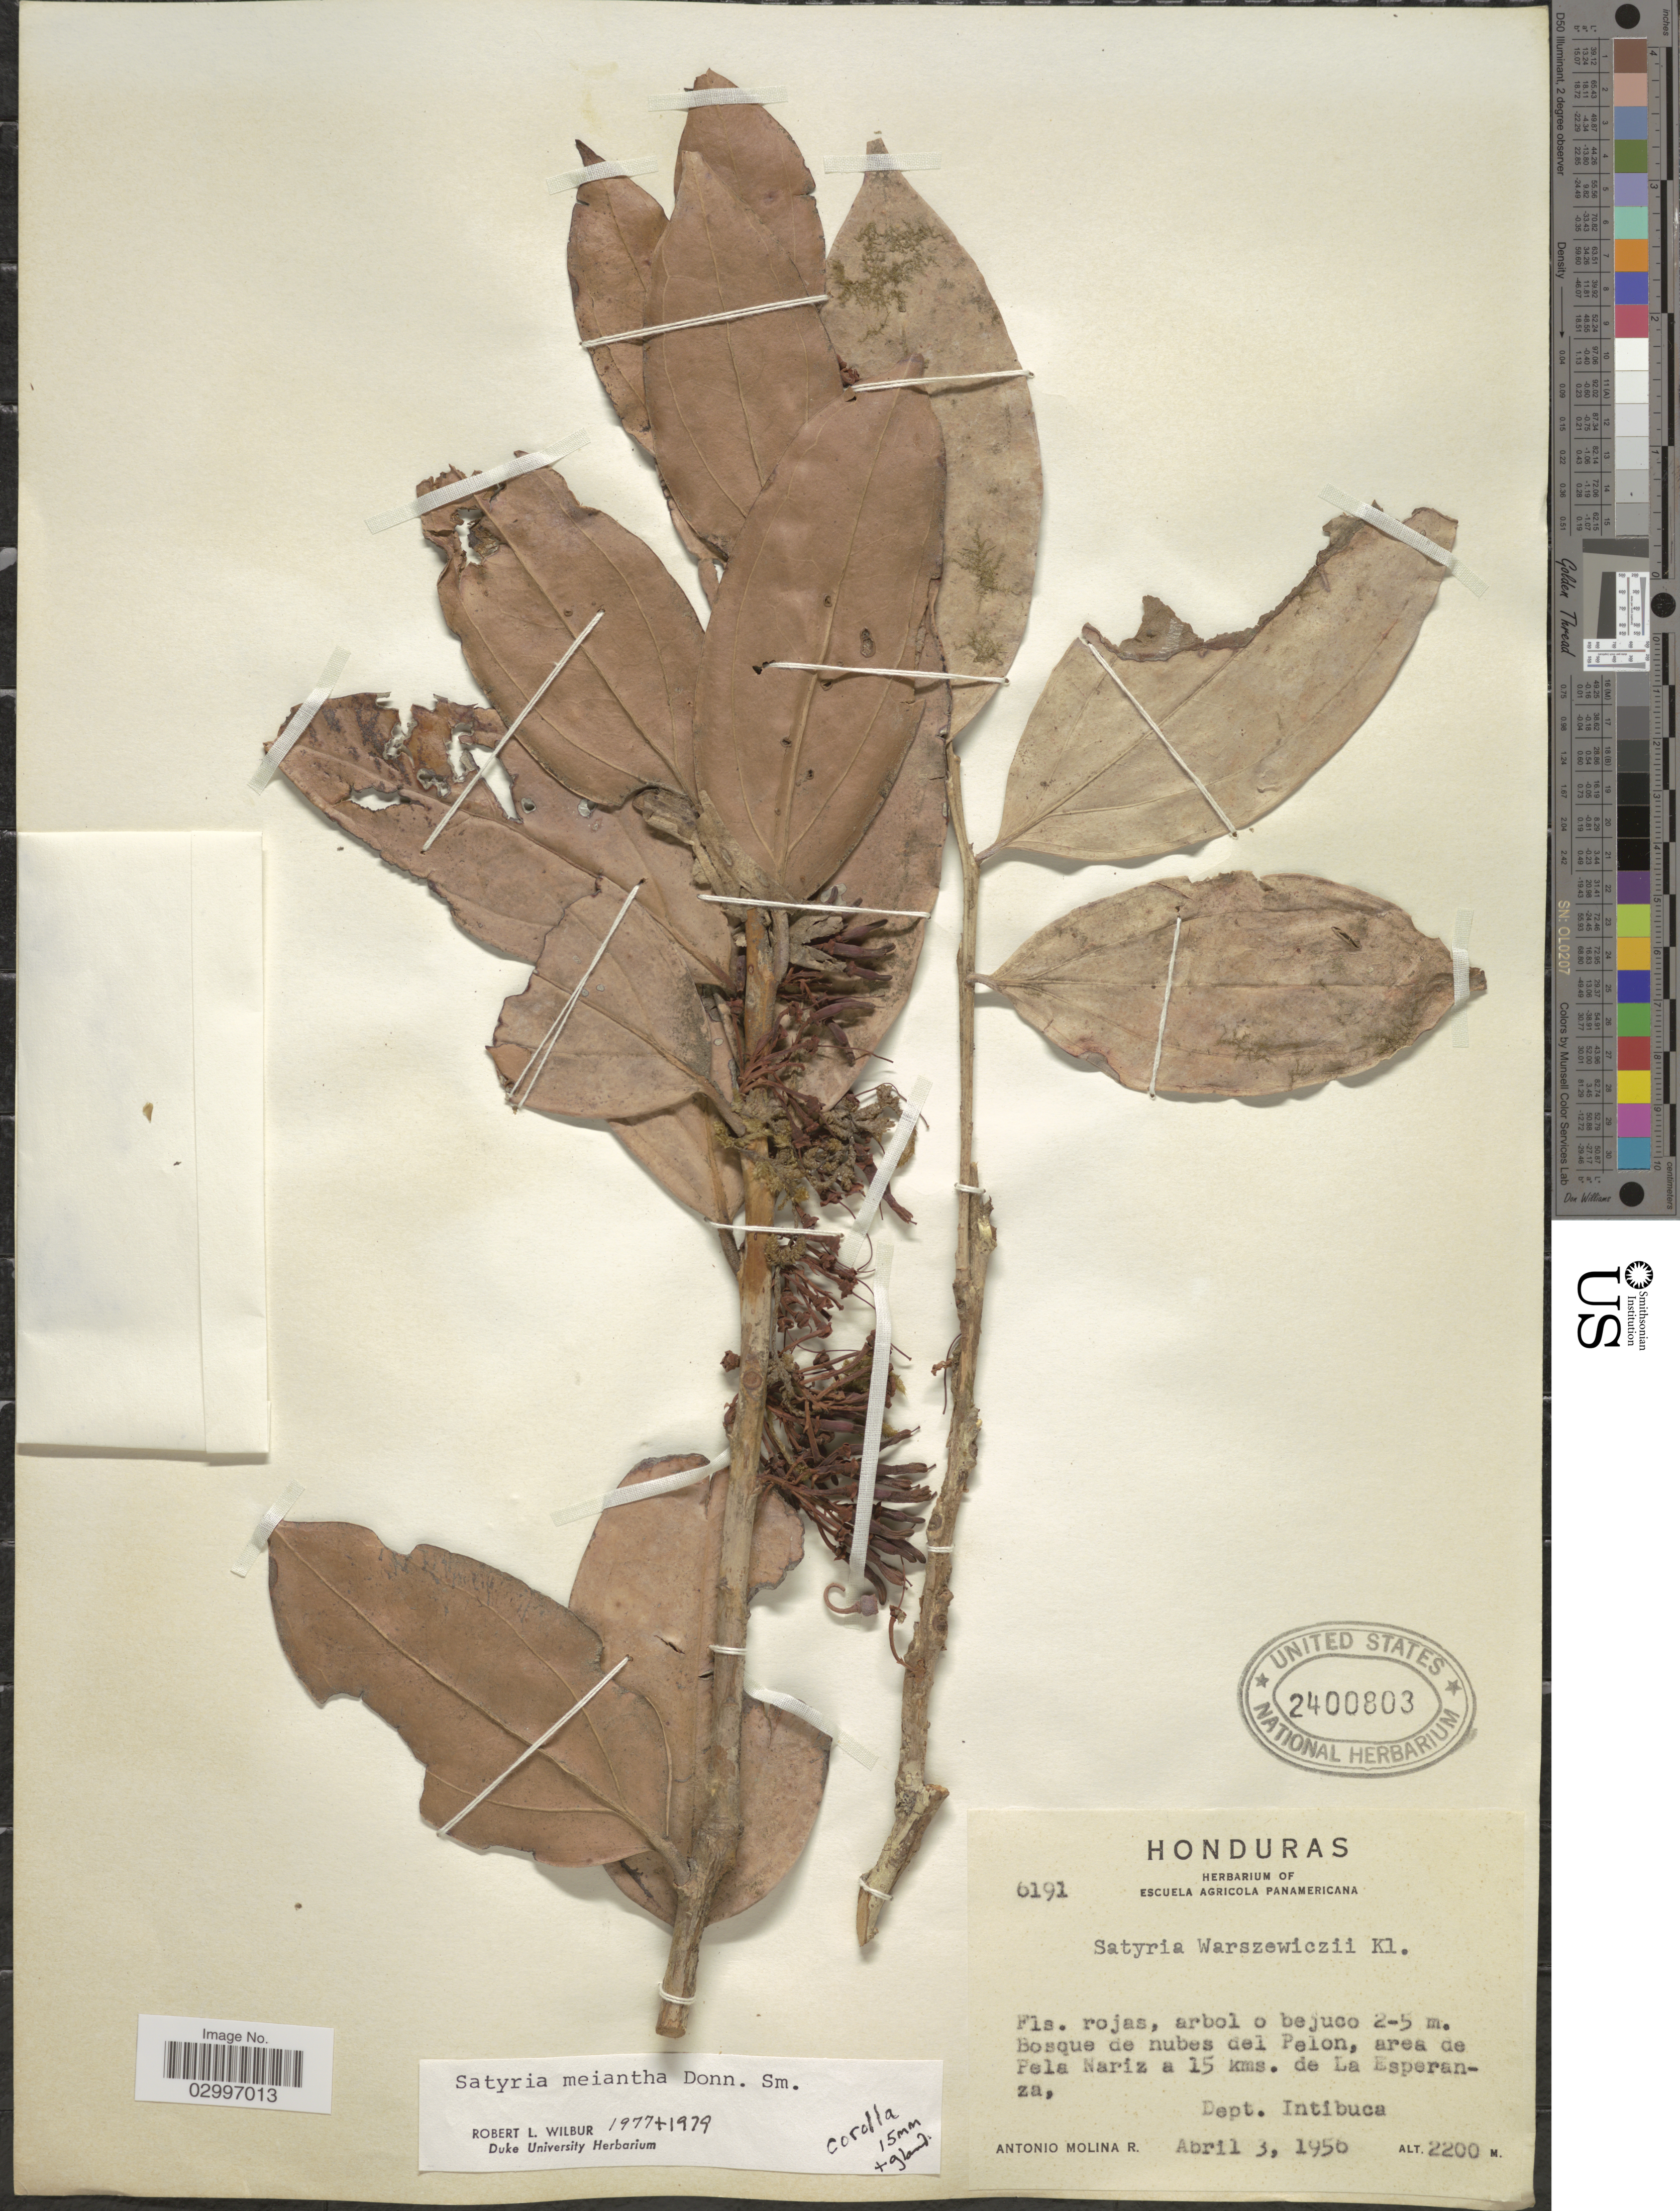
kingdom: Plantae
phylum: Tracheophyta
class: Magnoliopsida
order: Ericales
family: Ericaceae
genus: Satyria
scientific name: Satyria meiantha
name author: Donn. Sm.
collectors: A. Molina R.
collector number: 6191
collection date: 1956-04-03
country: Honduras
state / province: Intibuca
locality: Bosque de nubes del Pelon, area de Pela Nariz a 15 kms. de la Esperanza, Dept. Intibuca.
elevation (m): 2200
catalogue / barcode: US 2400803